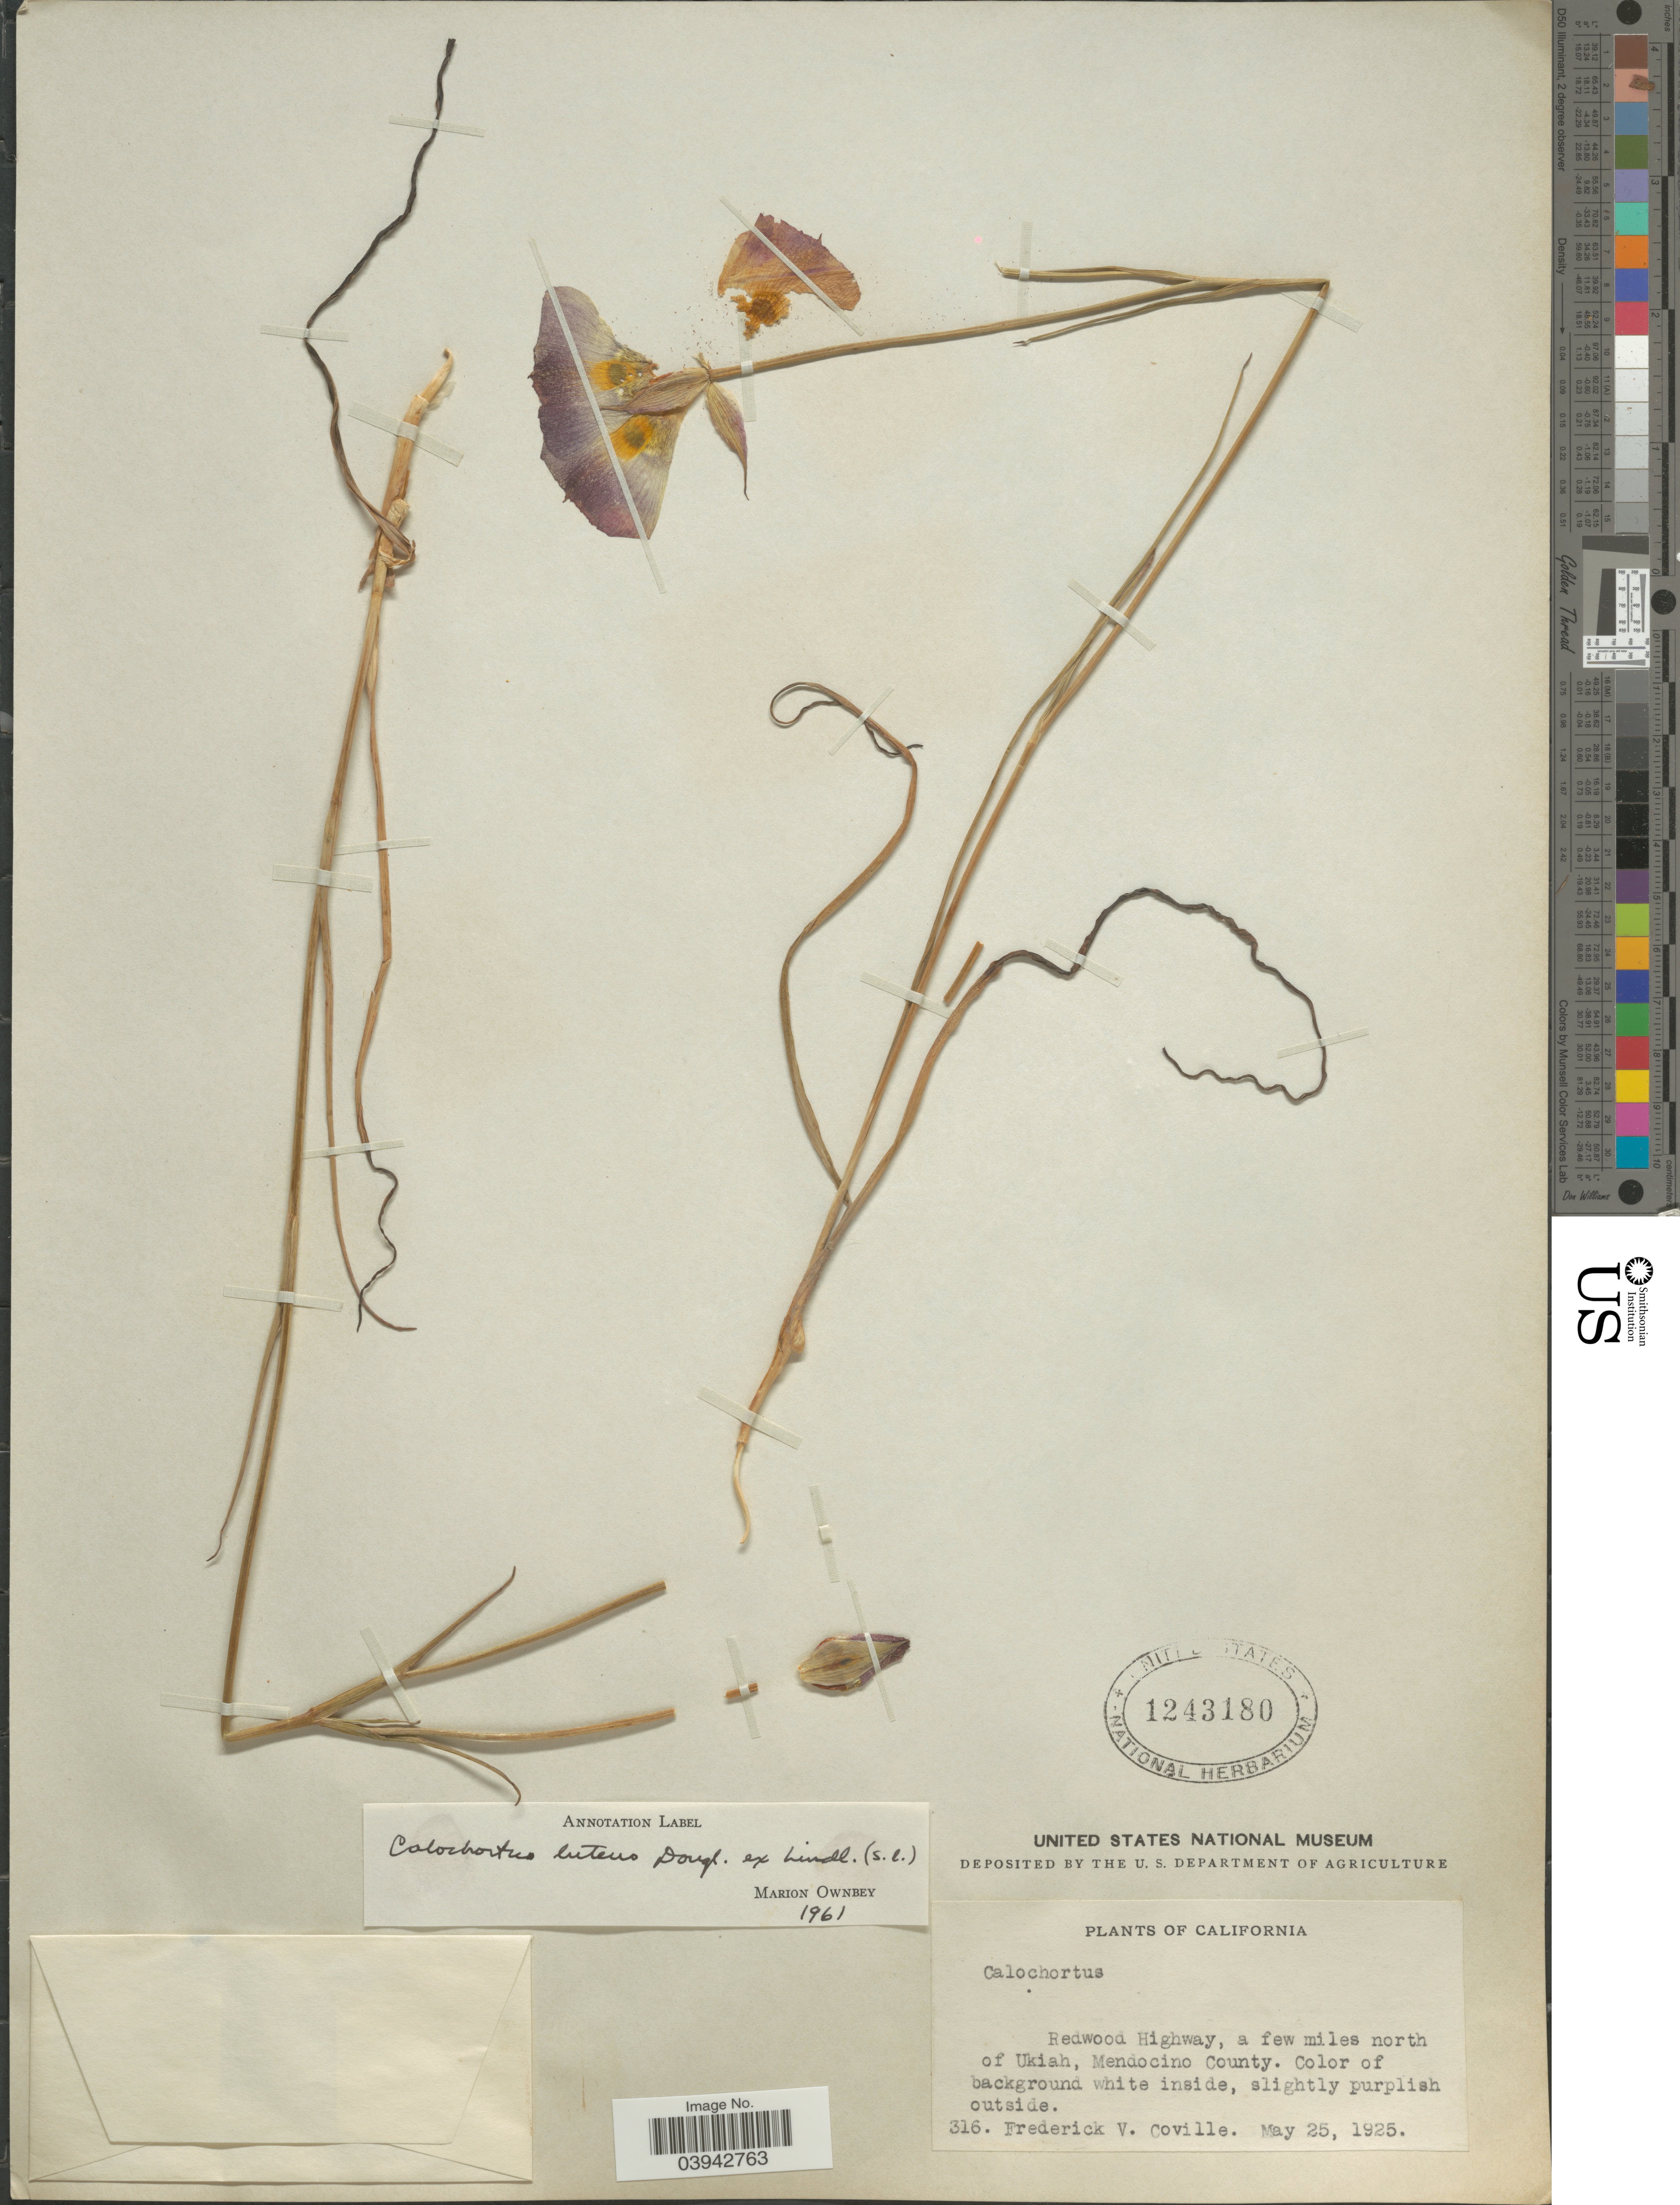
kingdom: Plantae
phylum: Tracheophyta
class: Liliopsida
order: Liliales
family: Liliaceae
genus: Calochortus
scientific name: Calochortus luteus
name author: Douglas ex Lindl.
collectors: F. V. Coville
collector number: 316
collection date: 1925-05-25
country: United States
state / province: California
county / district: Mendocino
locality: Redwood Highway, a few miles north of Ukiah, Mendocino County.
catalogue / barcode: US 1243180